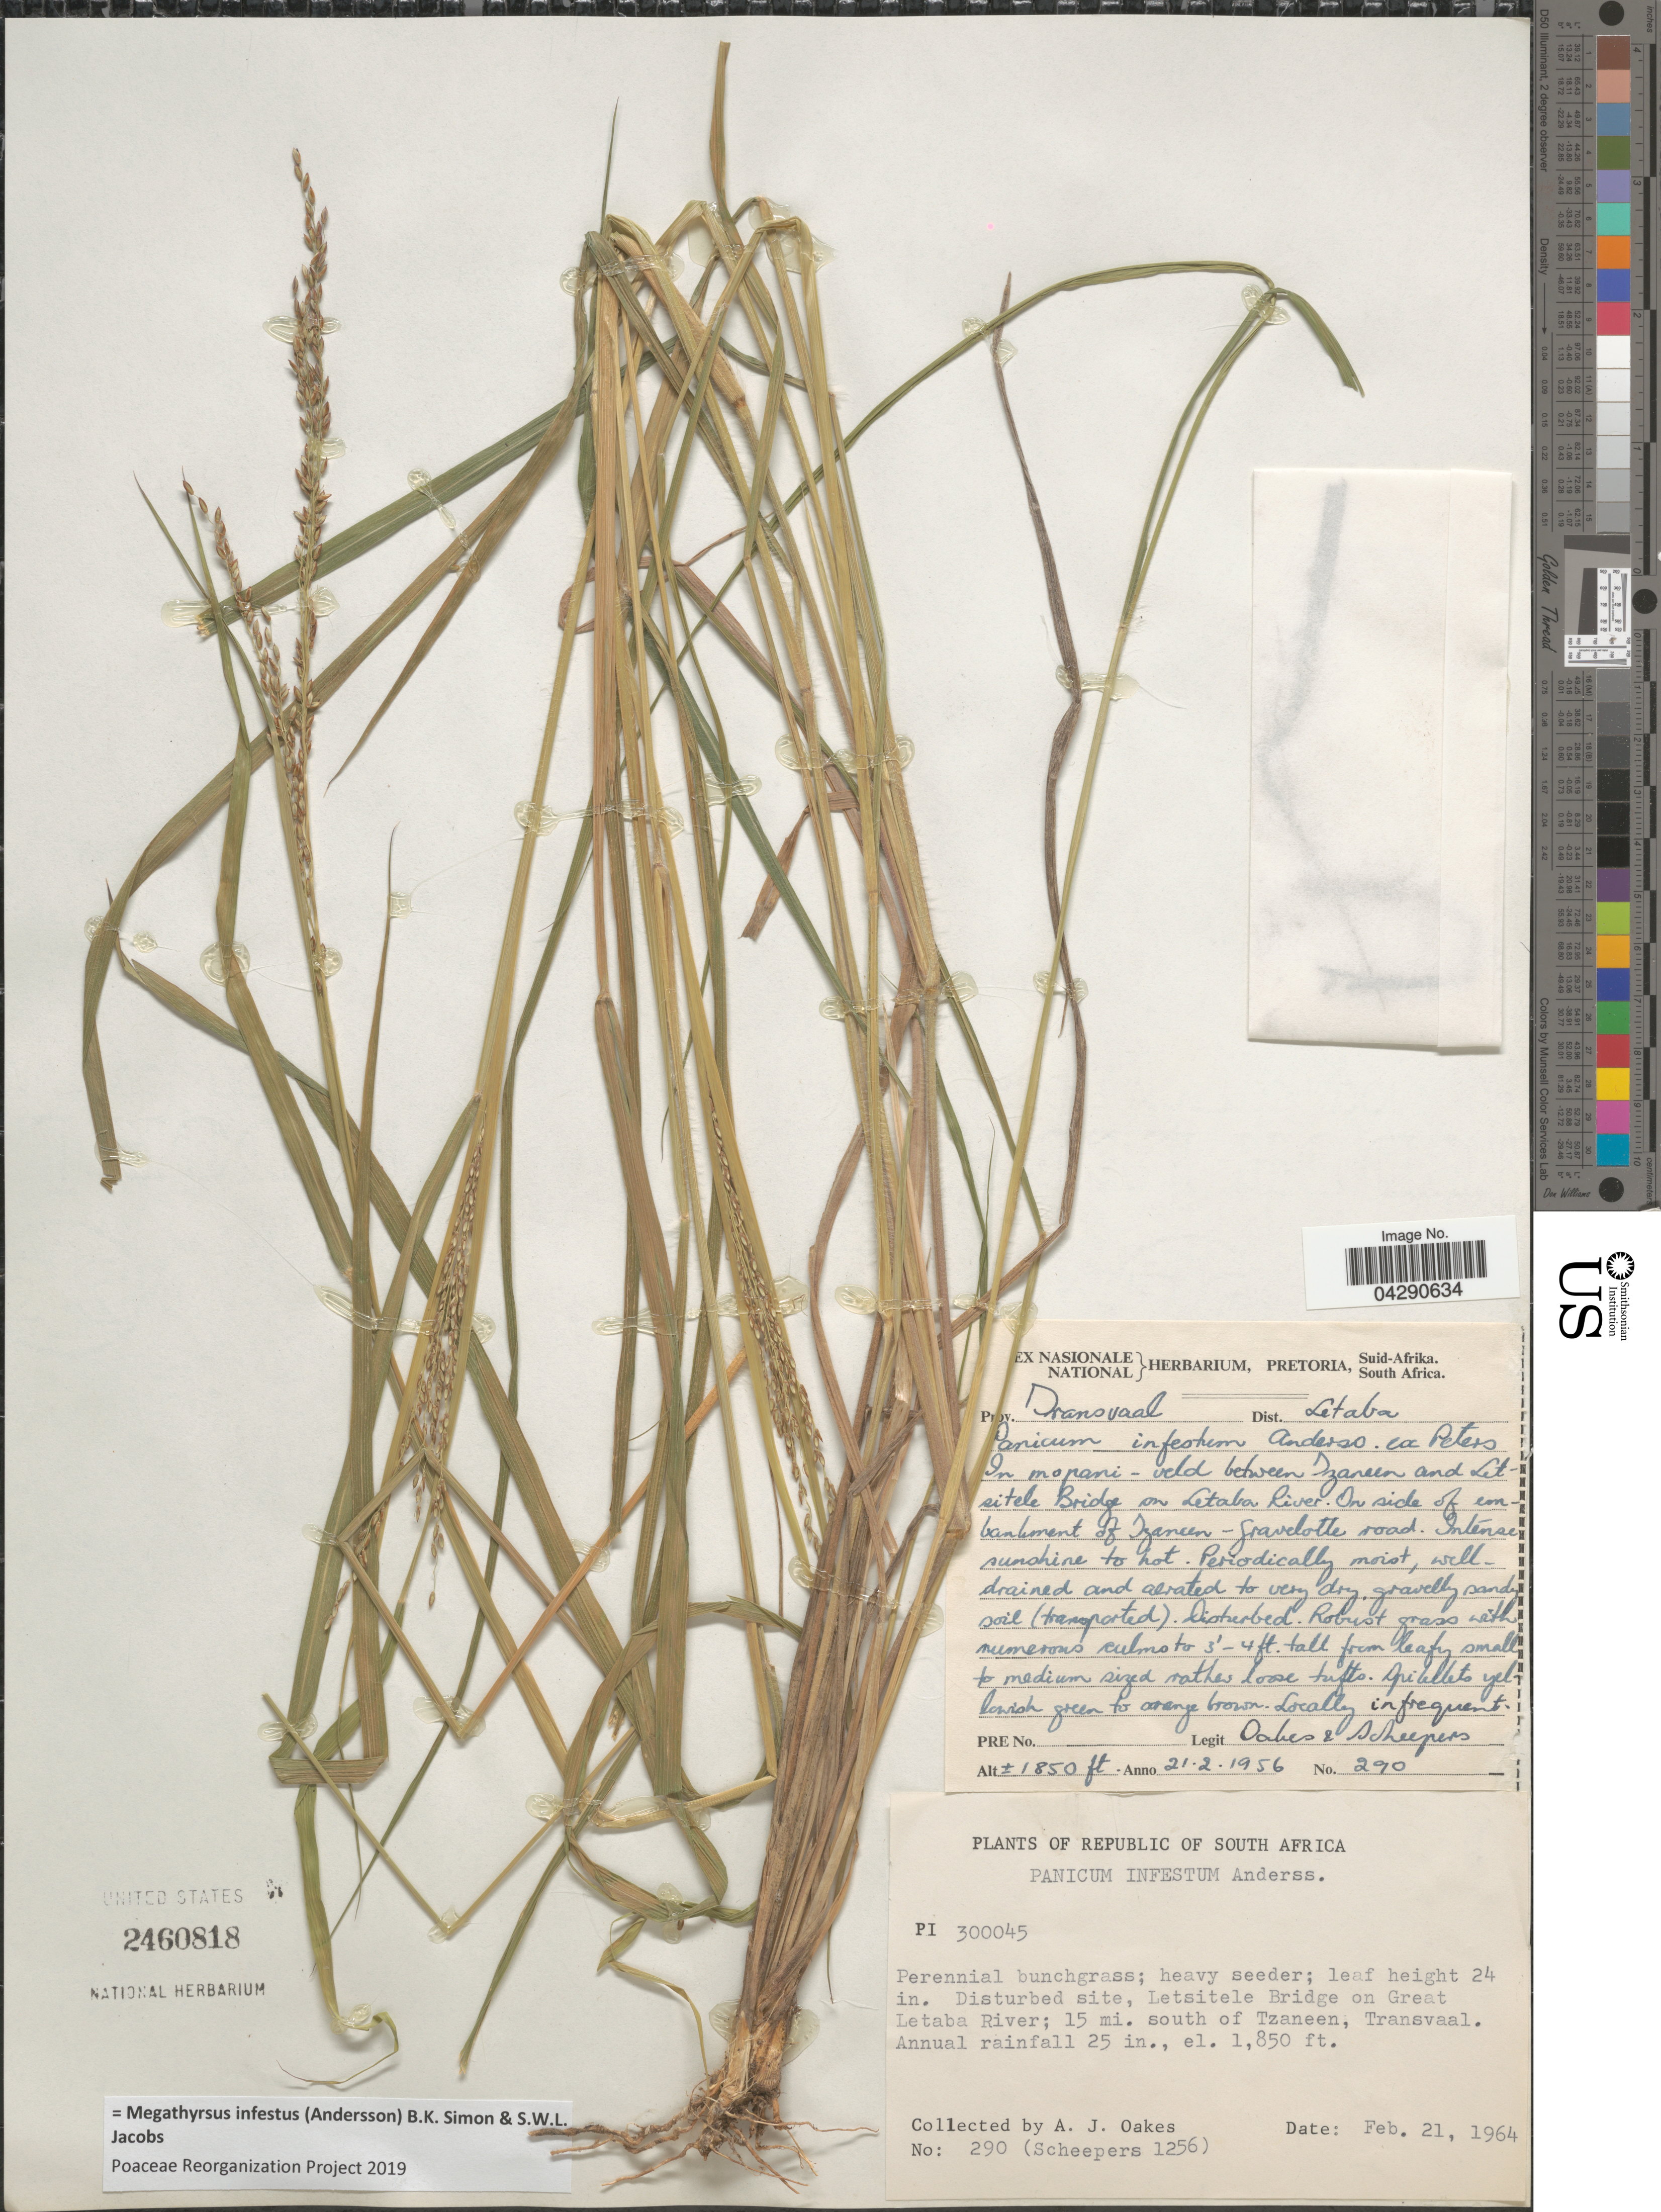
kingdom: Plantae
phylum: Tracheophyta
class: Liliopsida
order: Poales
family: Poaceae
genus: Megathyrsus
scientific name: Megathyrsus infestus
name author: (Peters) B.K. Simon & S.W.L. Jacobs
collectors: A. Oakes & Scheepers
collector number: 290/1256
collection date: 1964-02-21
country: South Africa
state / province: Limpopo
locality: Letsitele Bridge on Great Letaba River; 15 mi. south of Tzaneen, Transvaal.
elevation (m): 564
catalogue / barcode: US 2460818